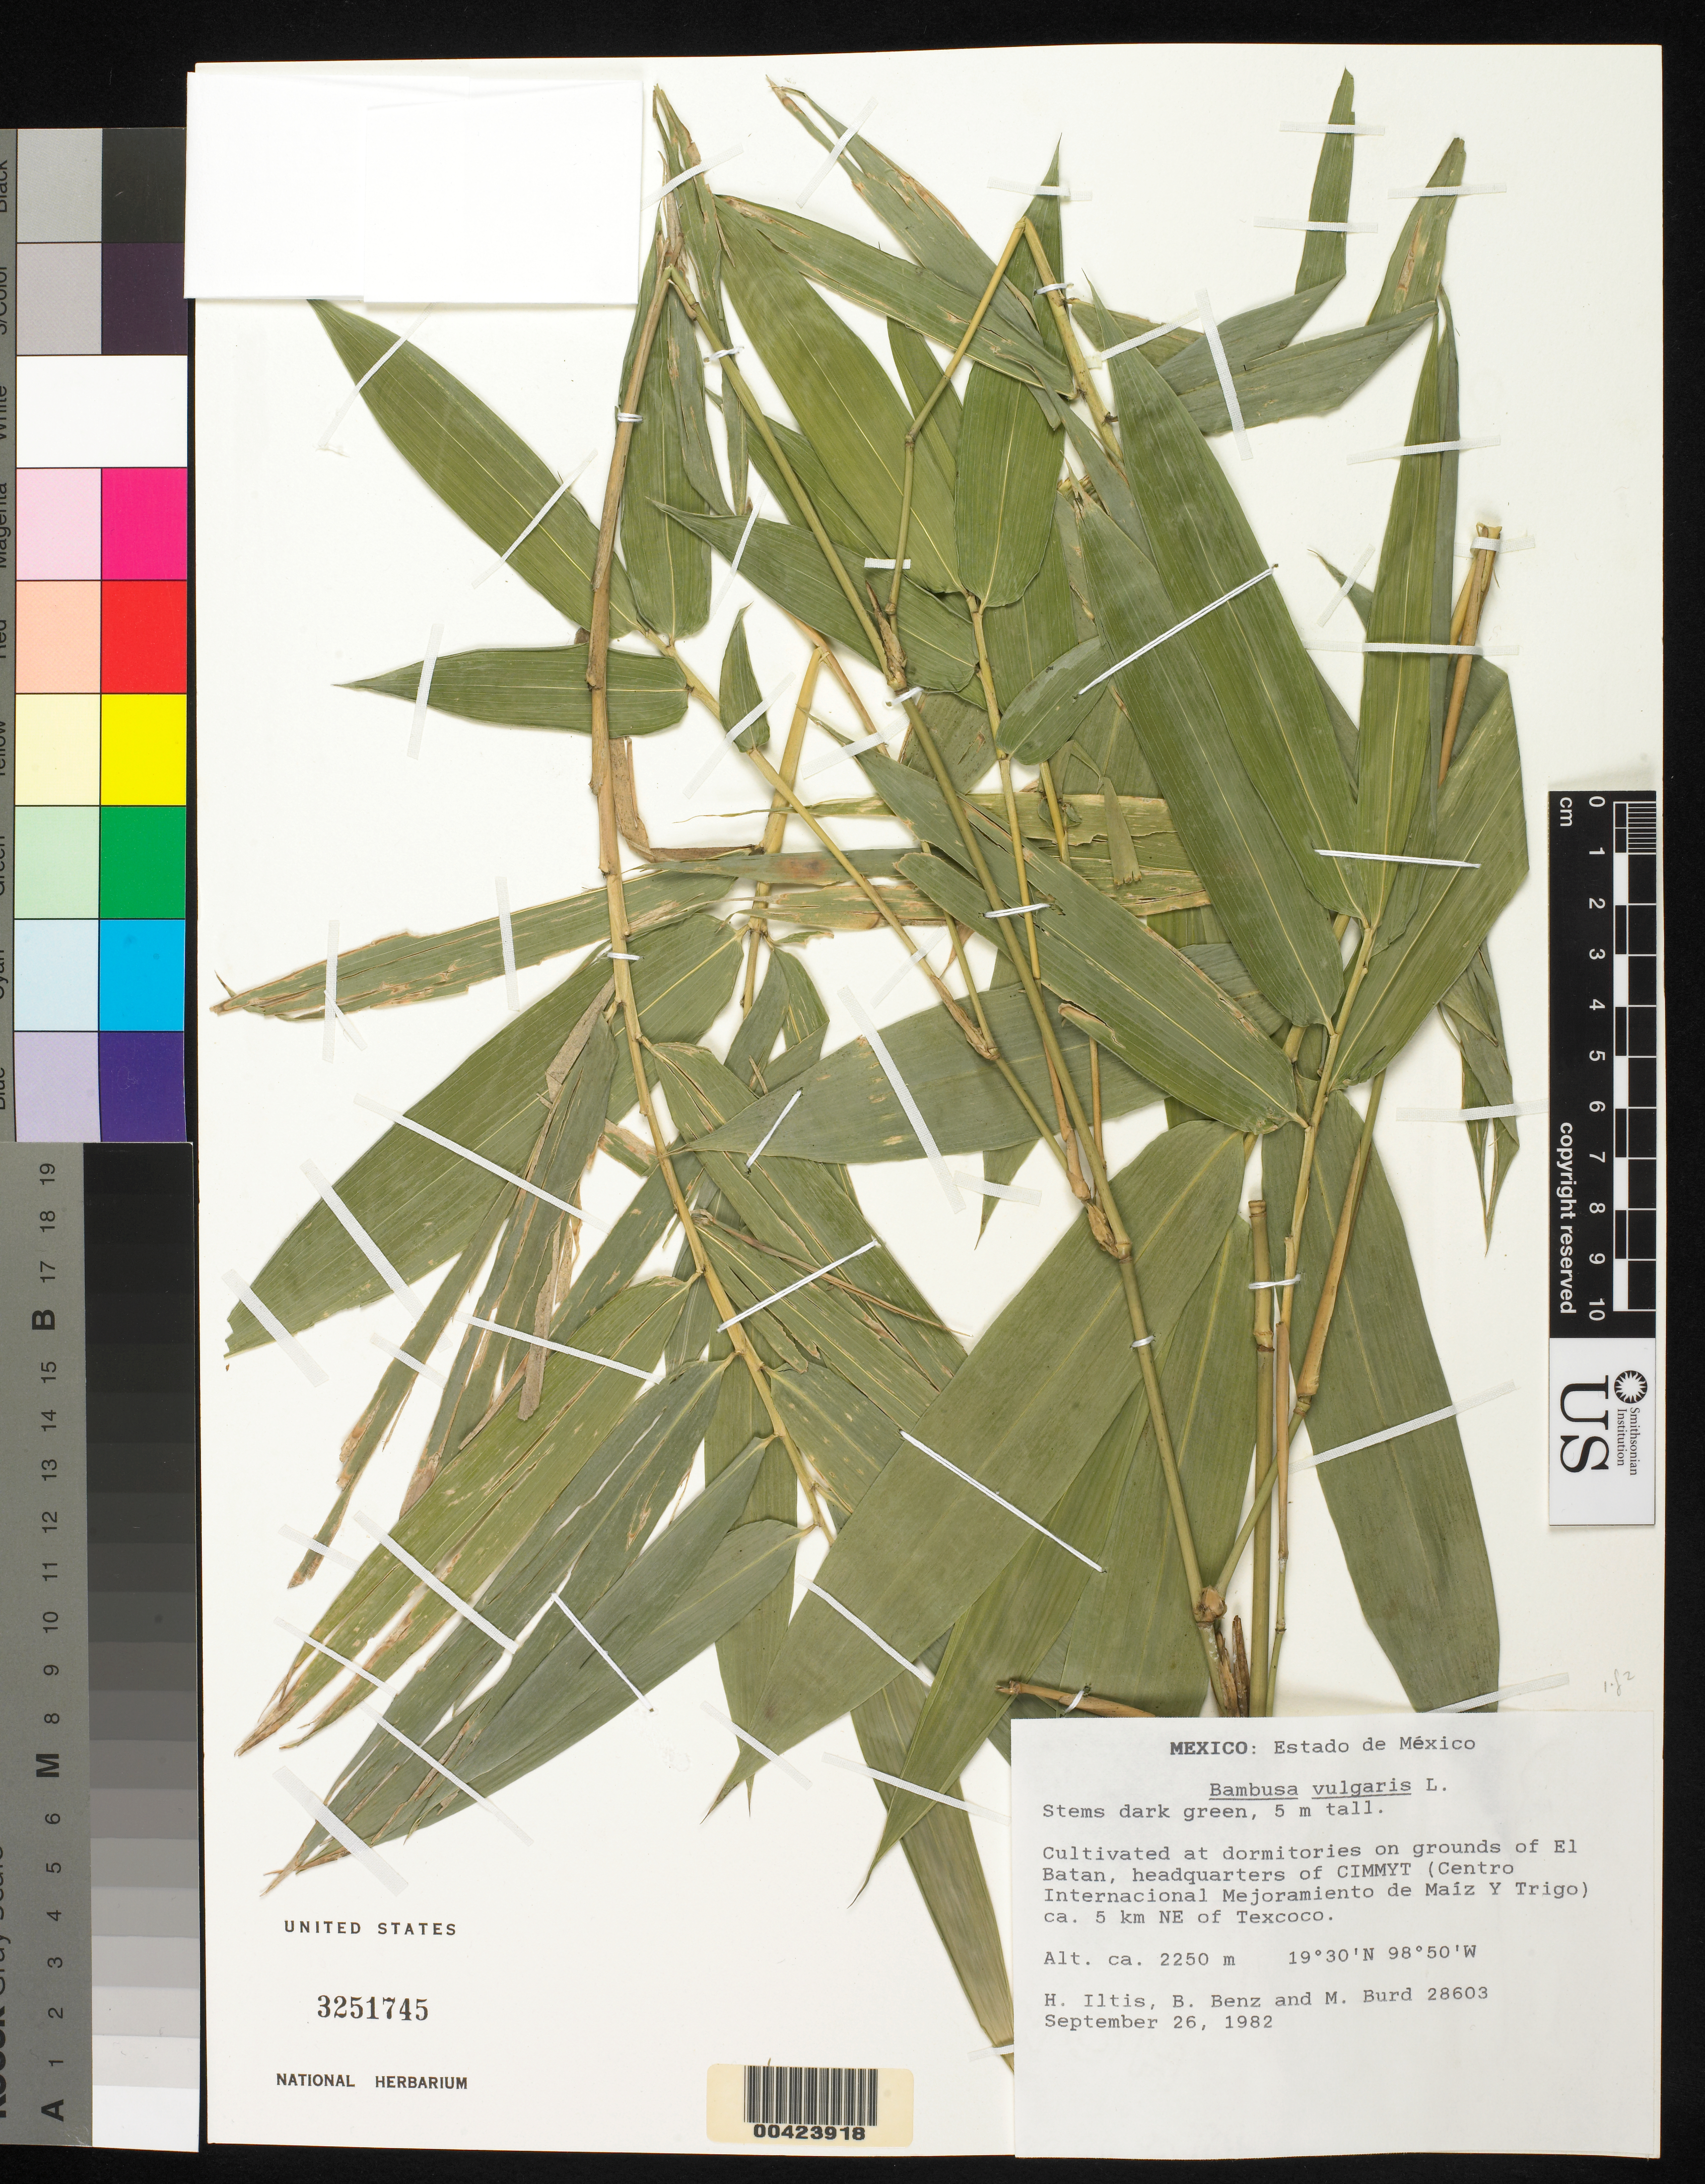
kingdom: Plantae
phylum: Tracheophyta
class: Liliopsida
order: Poales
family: Poaceae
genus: Bambusa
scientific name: Bambusa vulgaris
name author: Schrad. ex J.C. Wendl.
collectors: H. H. Iltis, B. F. Benz & M. Burd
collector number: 28603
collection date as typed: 26 Sep 1982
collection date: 1982-09-26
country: Mexico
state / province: México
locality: Grounds of El Batan, headquarters of CIMMYT; 5 km NE of Texcoco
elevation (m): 2250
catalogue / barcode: US 3251745